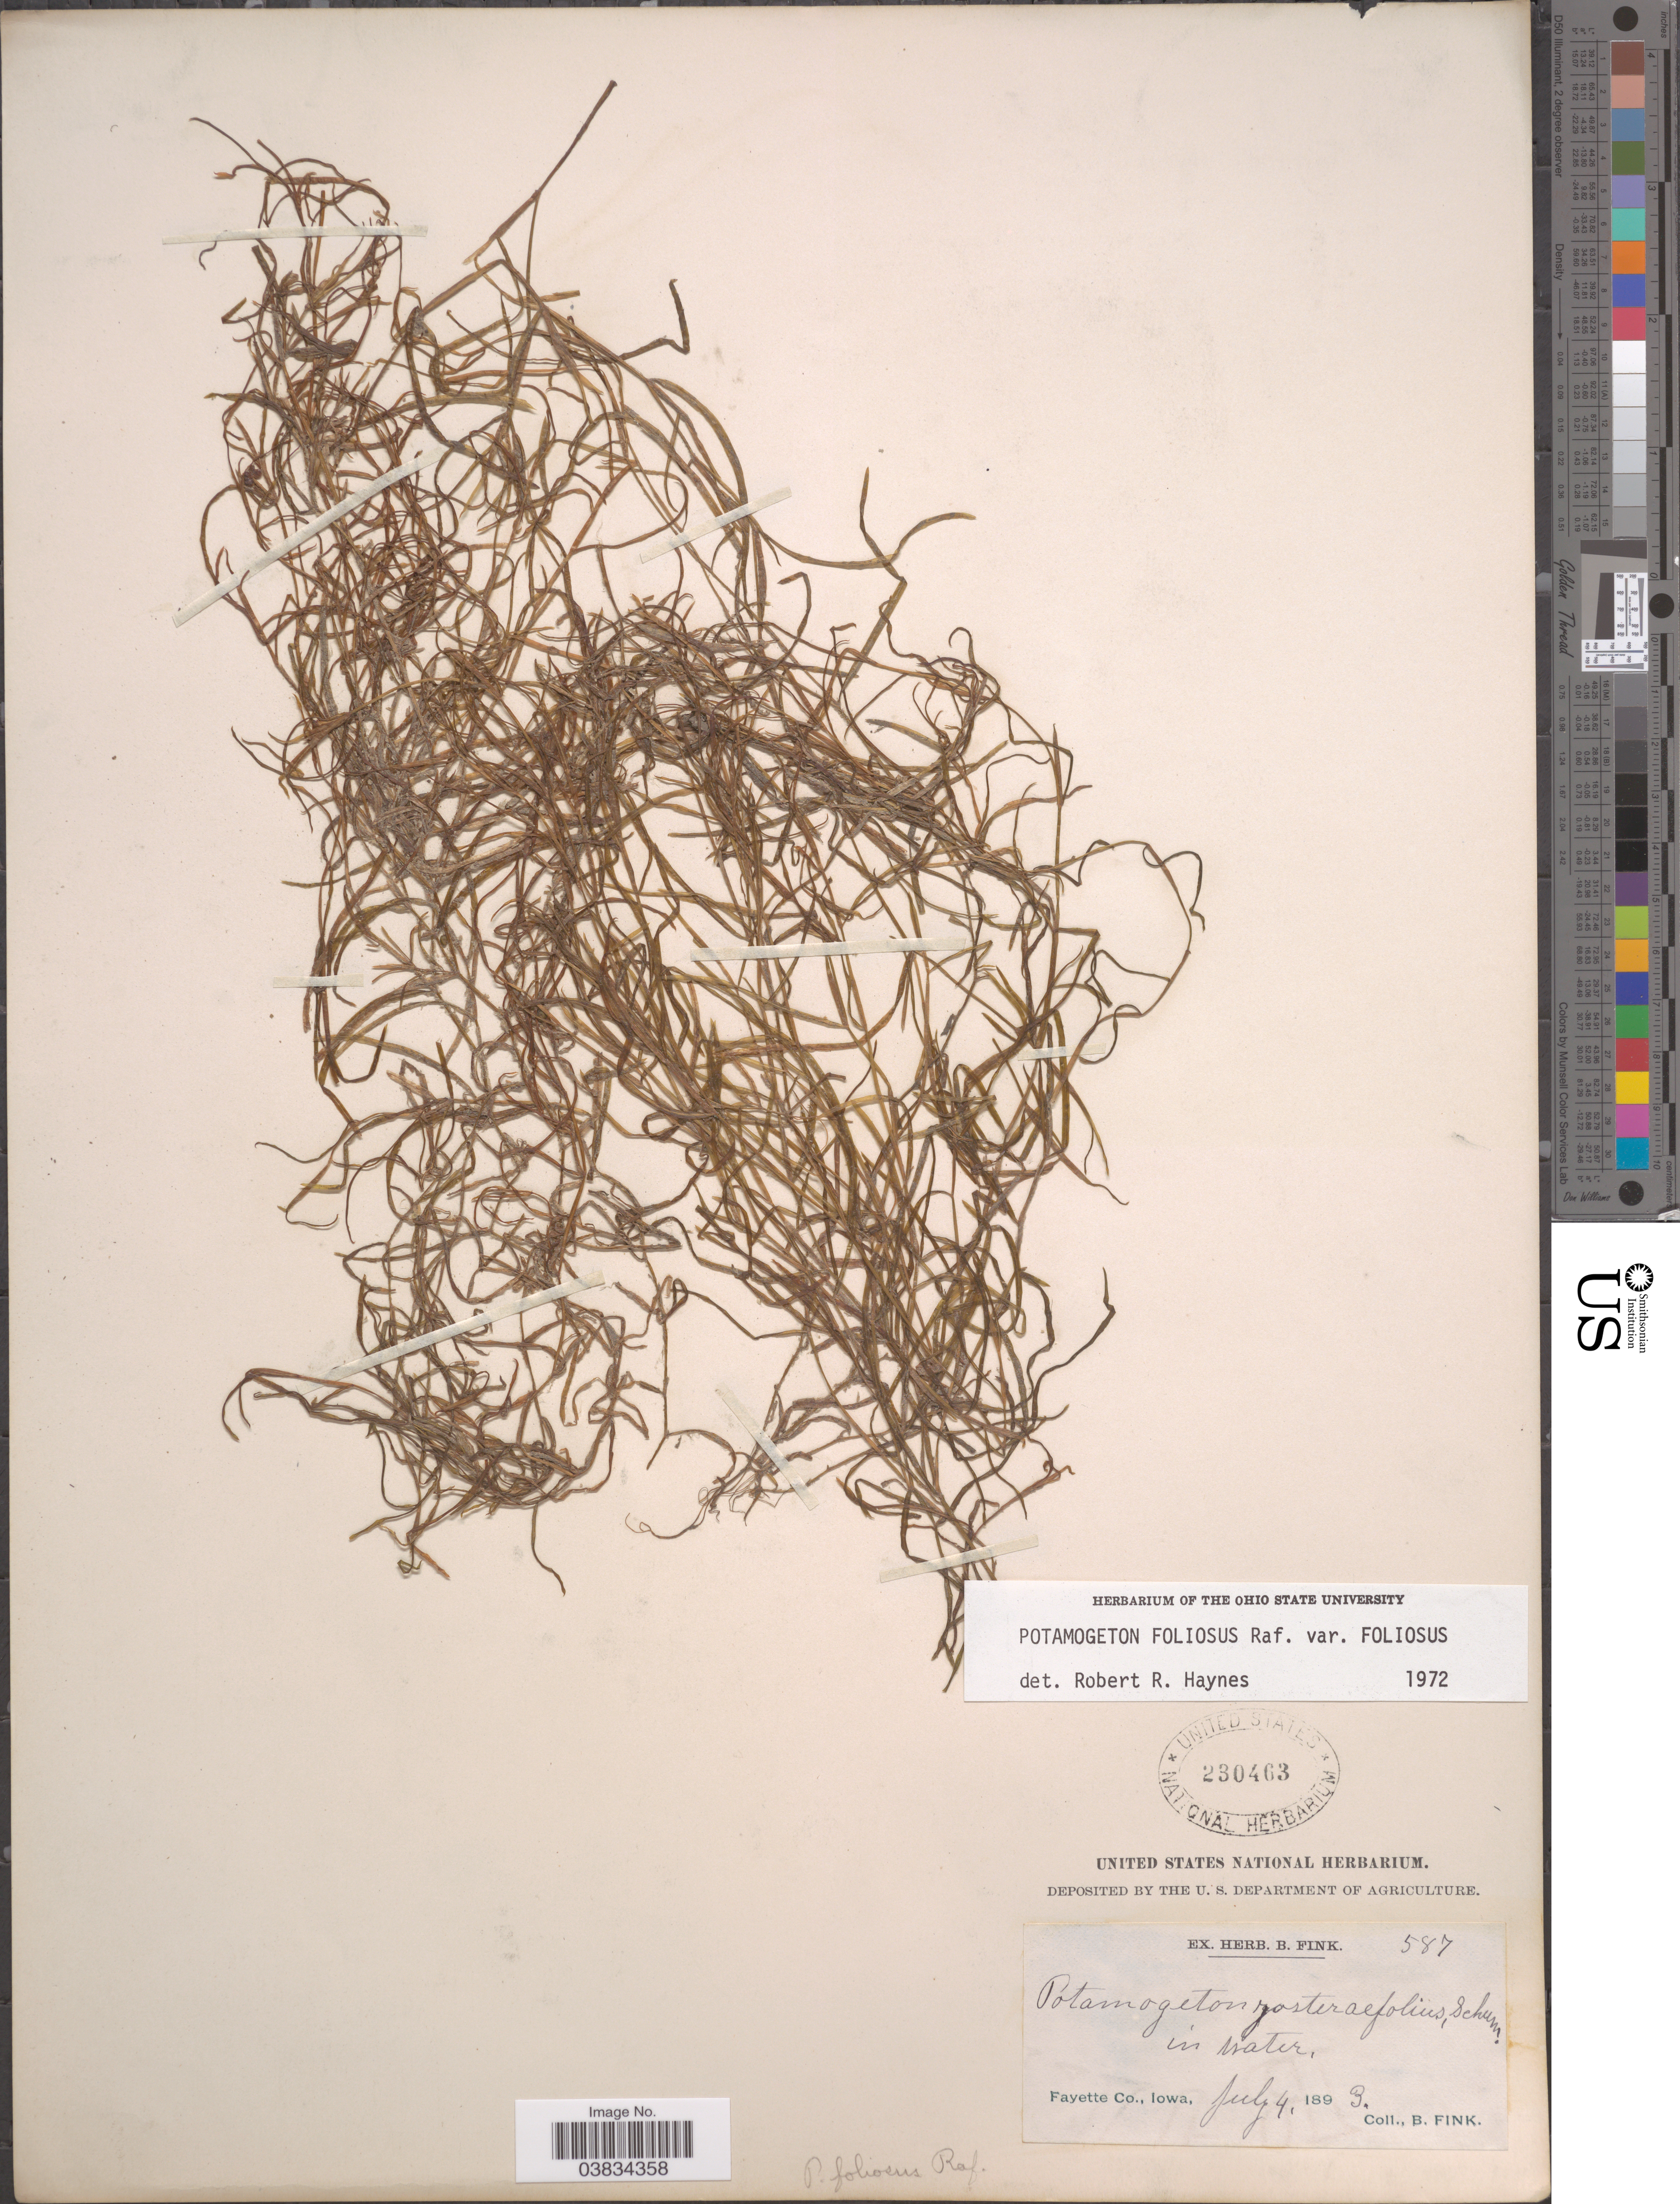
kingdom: Plantae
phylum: Tracheophyta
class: Liliopsida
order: Alismatales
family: Potamogetonaceae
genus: Potamogeton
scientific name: Potamogeton foliosus var. foliosus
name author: Raf.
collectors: B. Fink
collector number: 587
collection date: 1893-07-04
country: United States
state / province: Iowa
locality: Fayette Co.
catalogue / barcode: US 230463